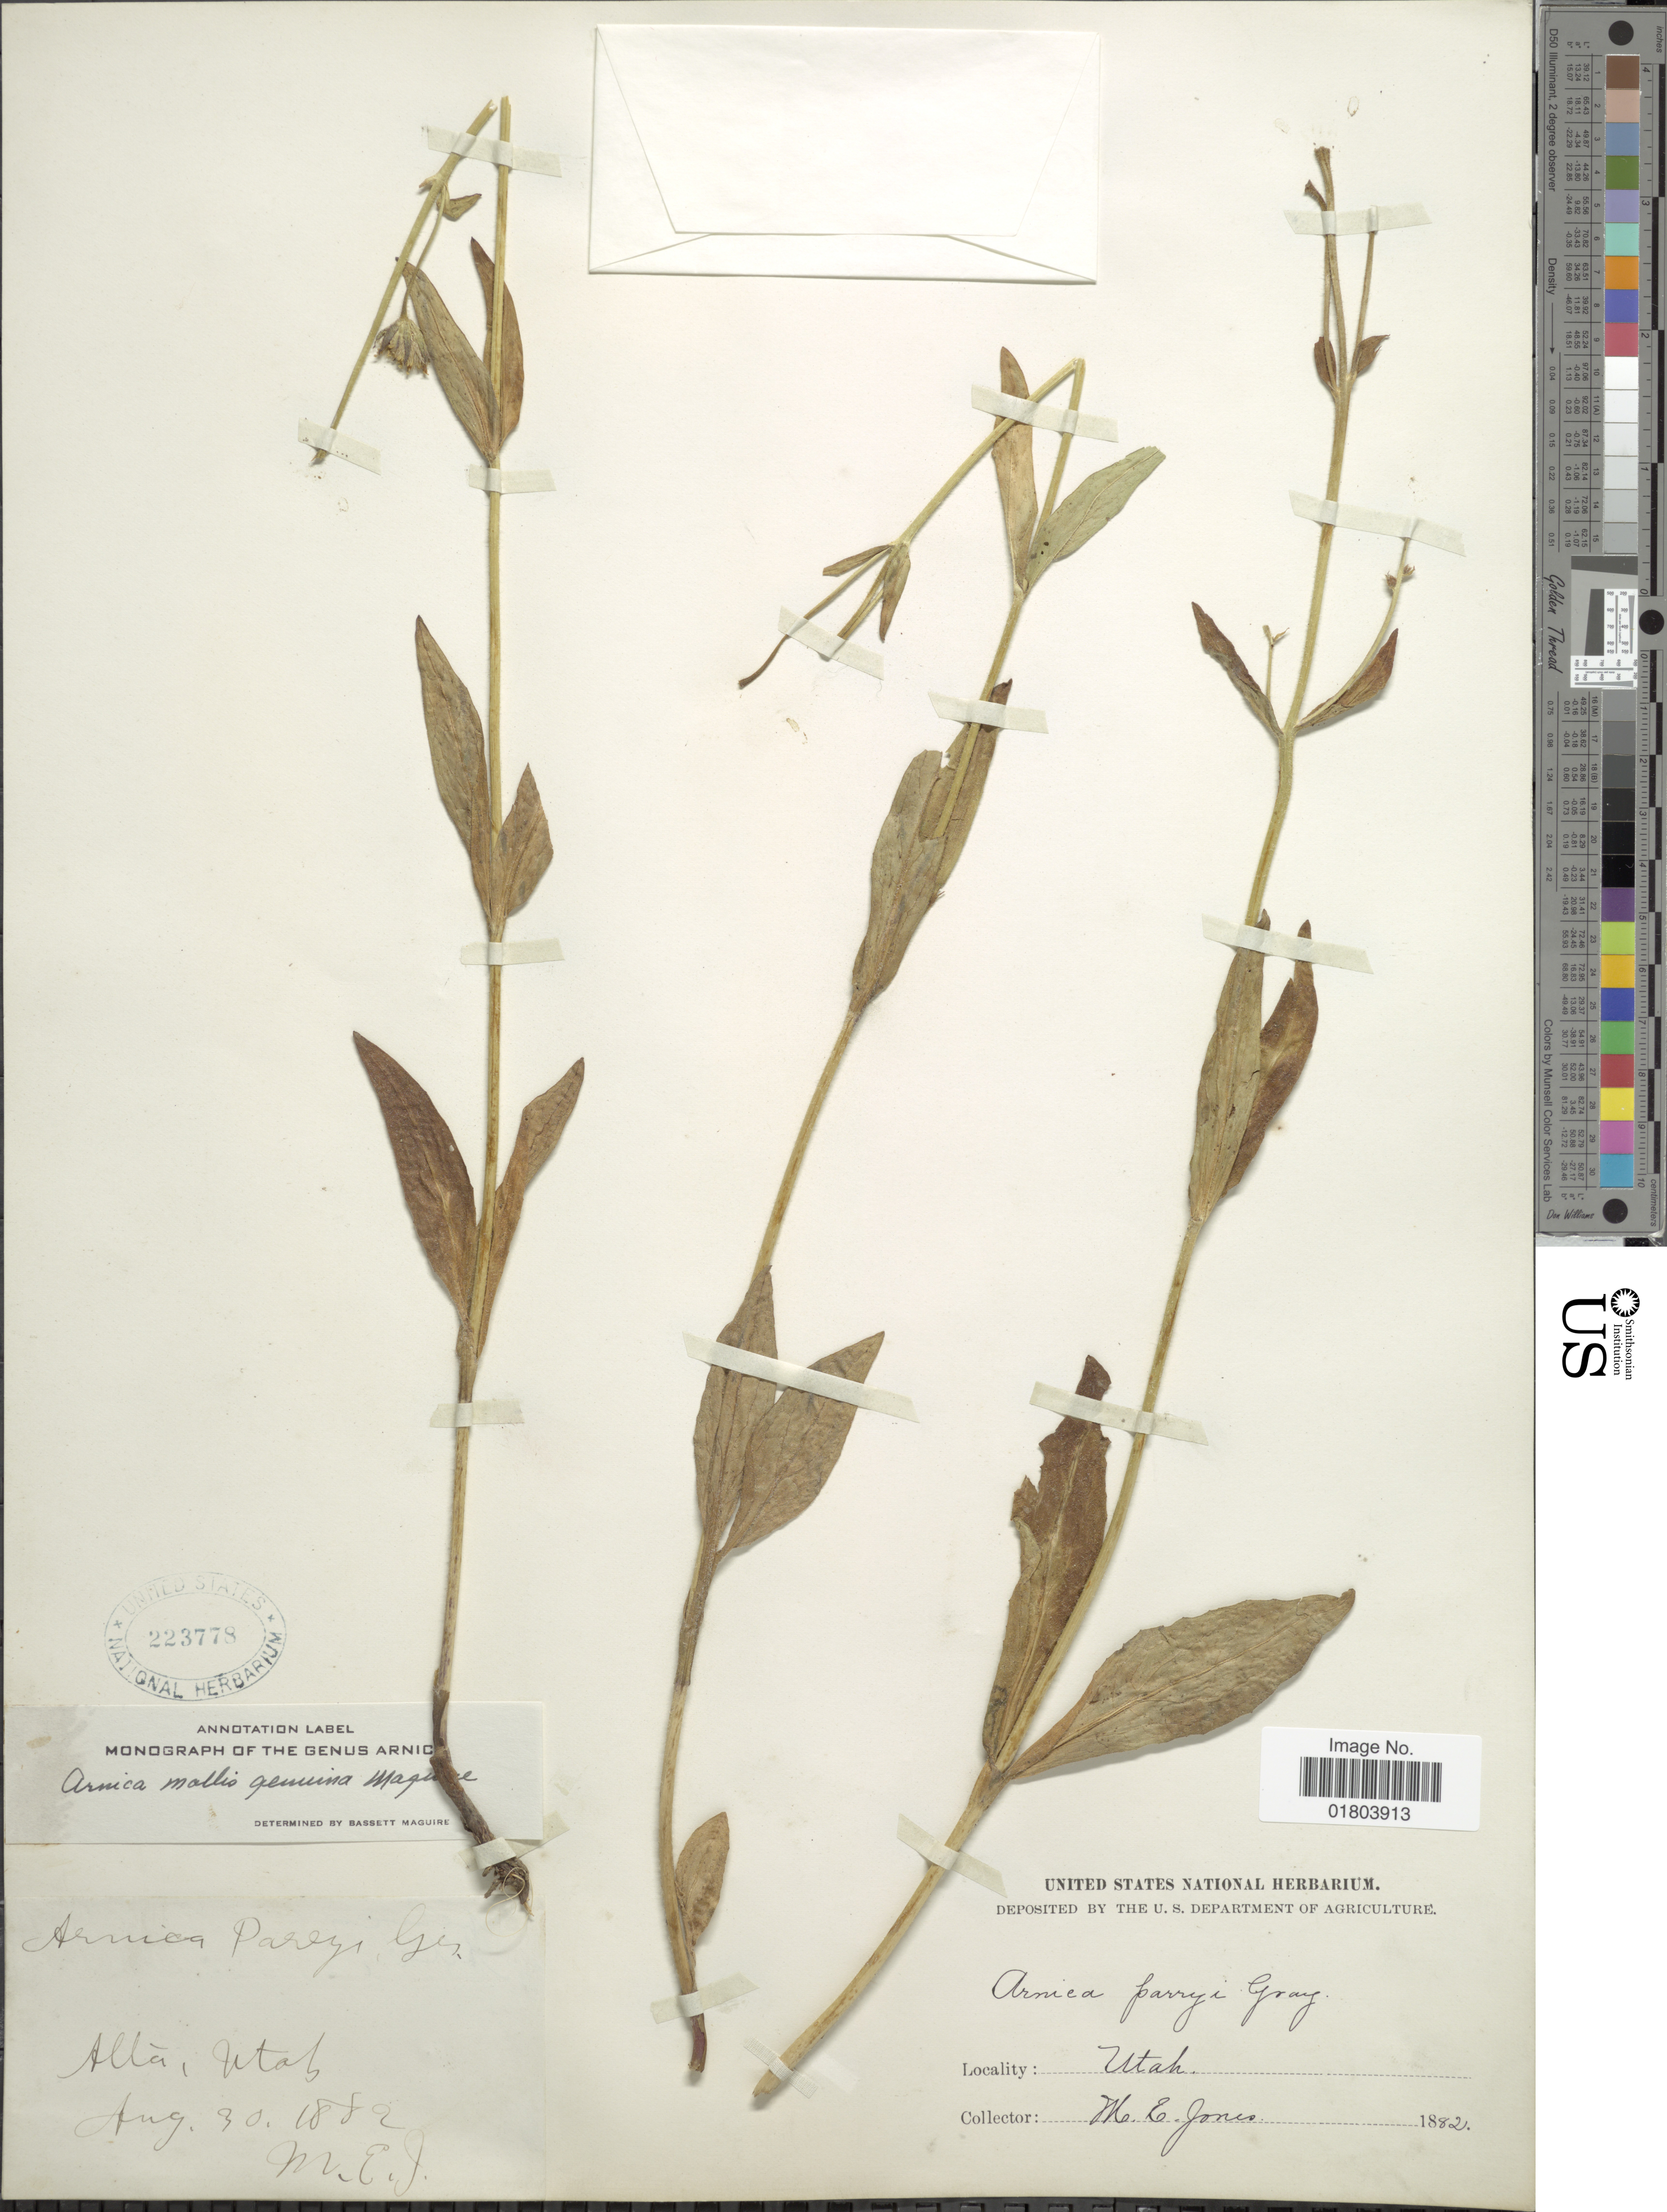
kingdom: Plantae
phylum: Tracheophyta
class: Magnoliopsida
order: Asterales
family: Asteraceae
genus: Arnica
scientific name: Arnica mollis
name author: Hook.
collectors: M. E. Jones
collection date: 1882-08-30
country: United States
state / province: Utah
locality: Alta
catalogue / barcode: US 223778